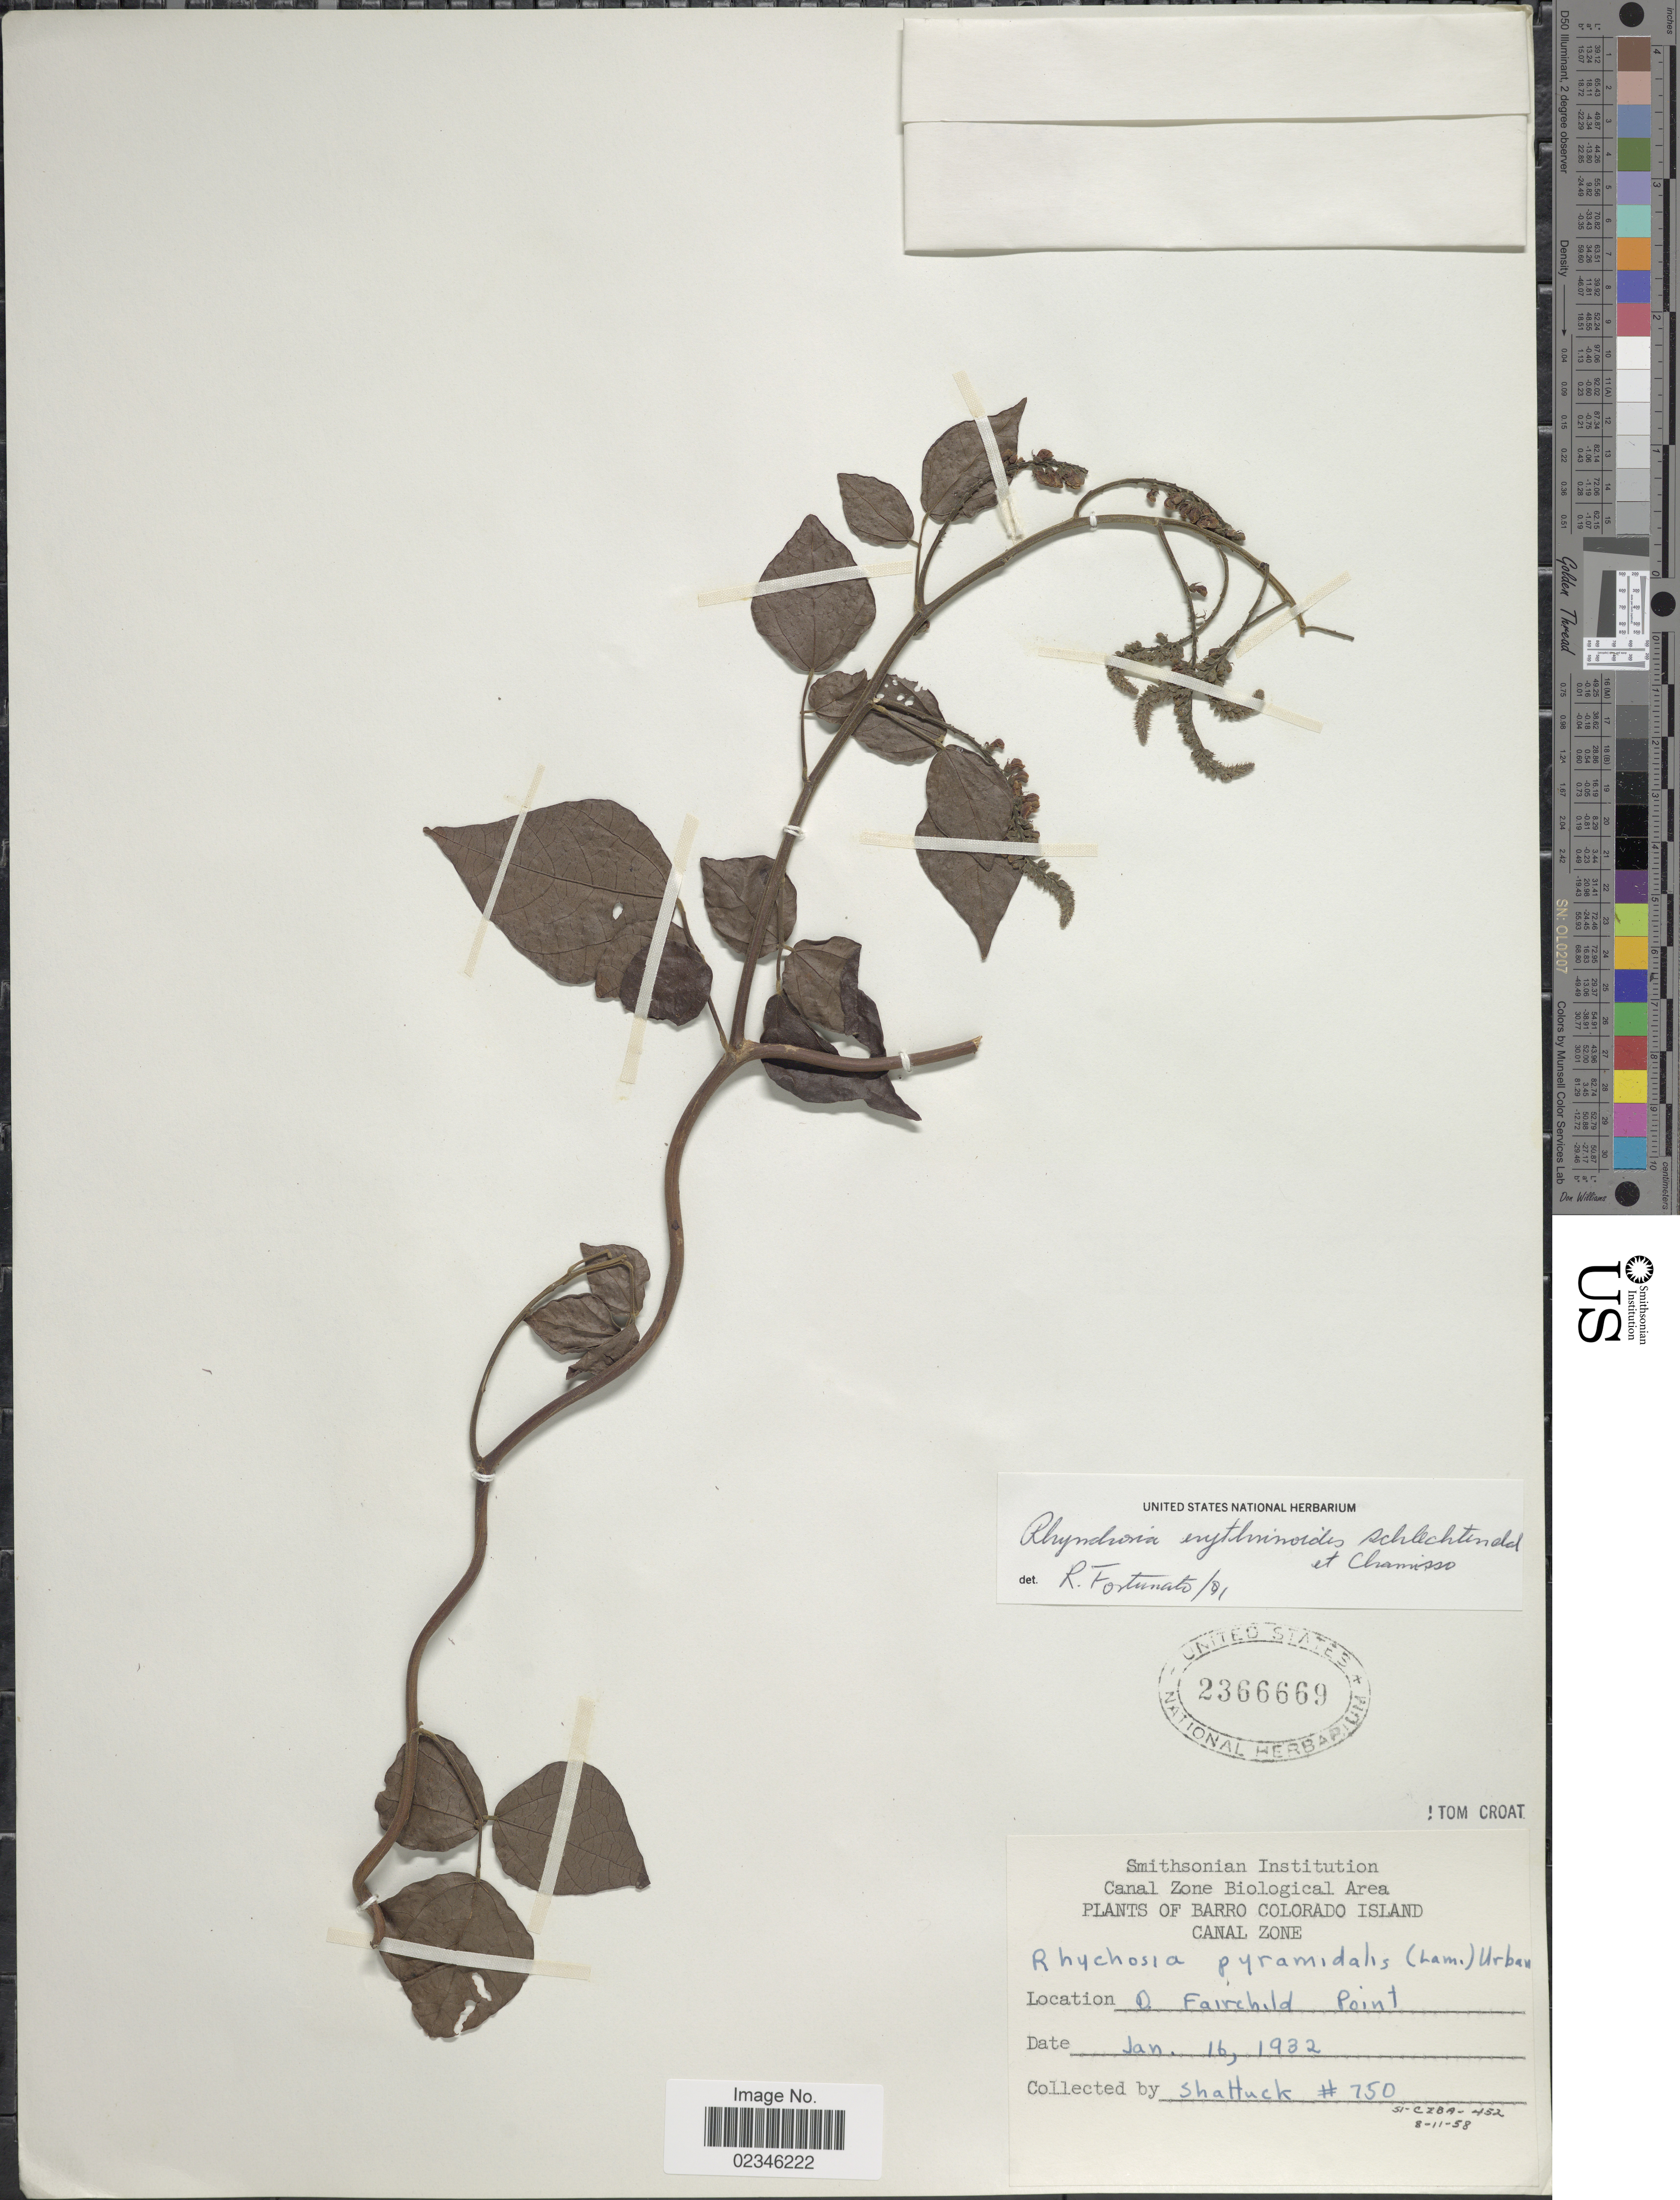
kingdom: Plantae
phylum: Tracheophyta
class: Magnoliopsida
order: Fabales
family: Fabaceae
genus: Rhynchosia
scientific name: Rhynchosia erythrinoides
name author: Schltdl. & Cham.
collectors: Shattuck, --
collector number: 750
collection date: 1932-01-16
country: Panama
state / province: Panamá Oeste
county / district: Canal Zone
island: Barro Colorado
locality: Barro Colorado Island. Canal Zone. D. Fairchild Point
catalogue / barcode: US 2366669